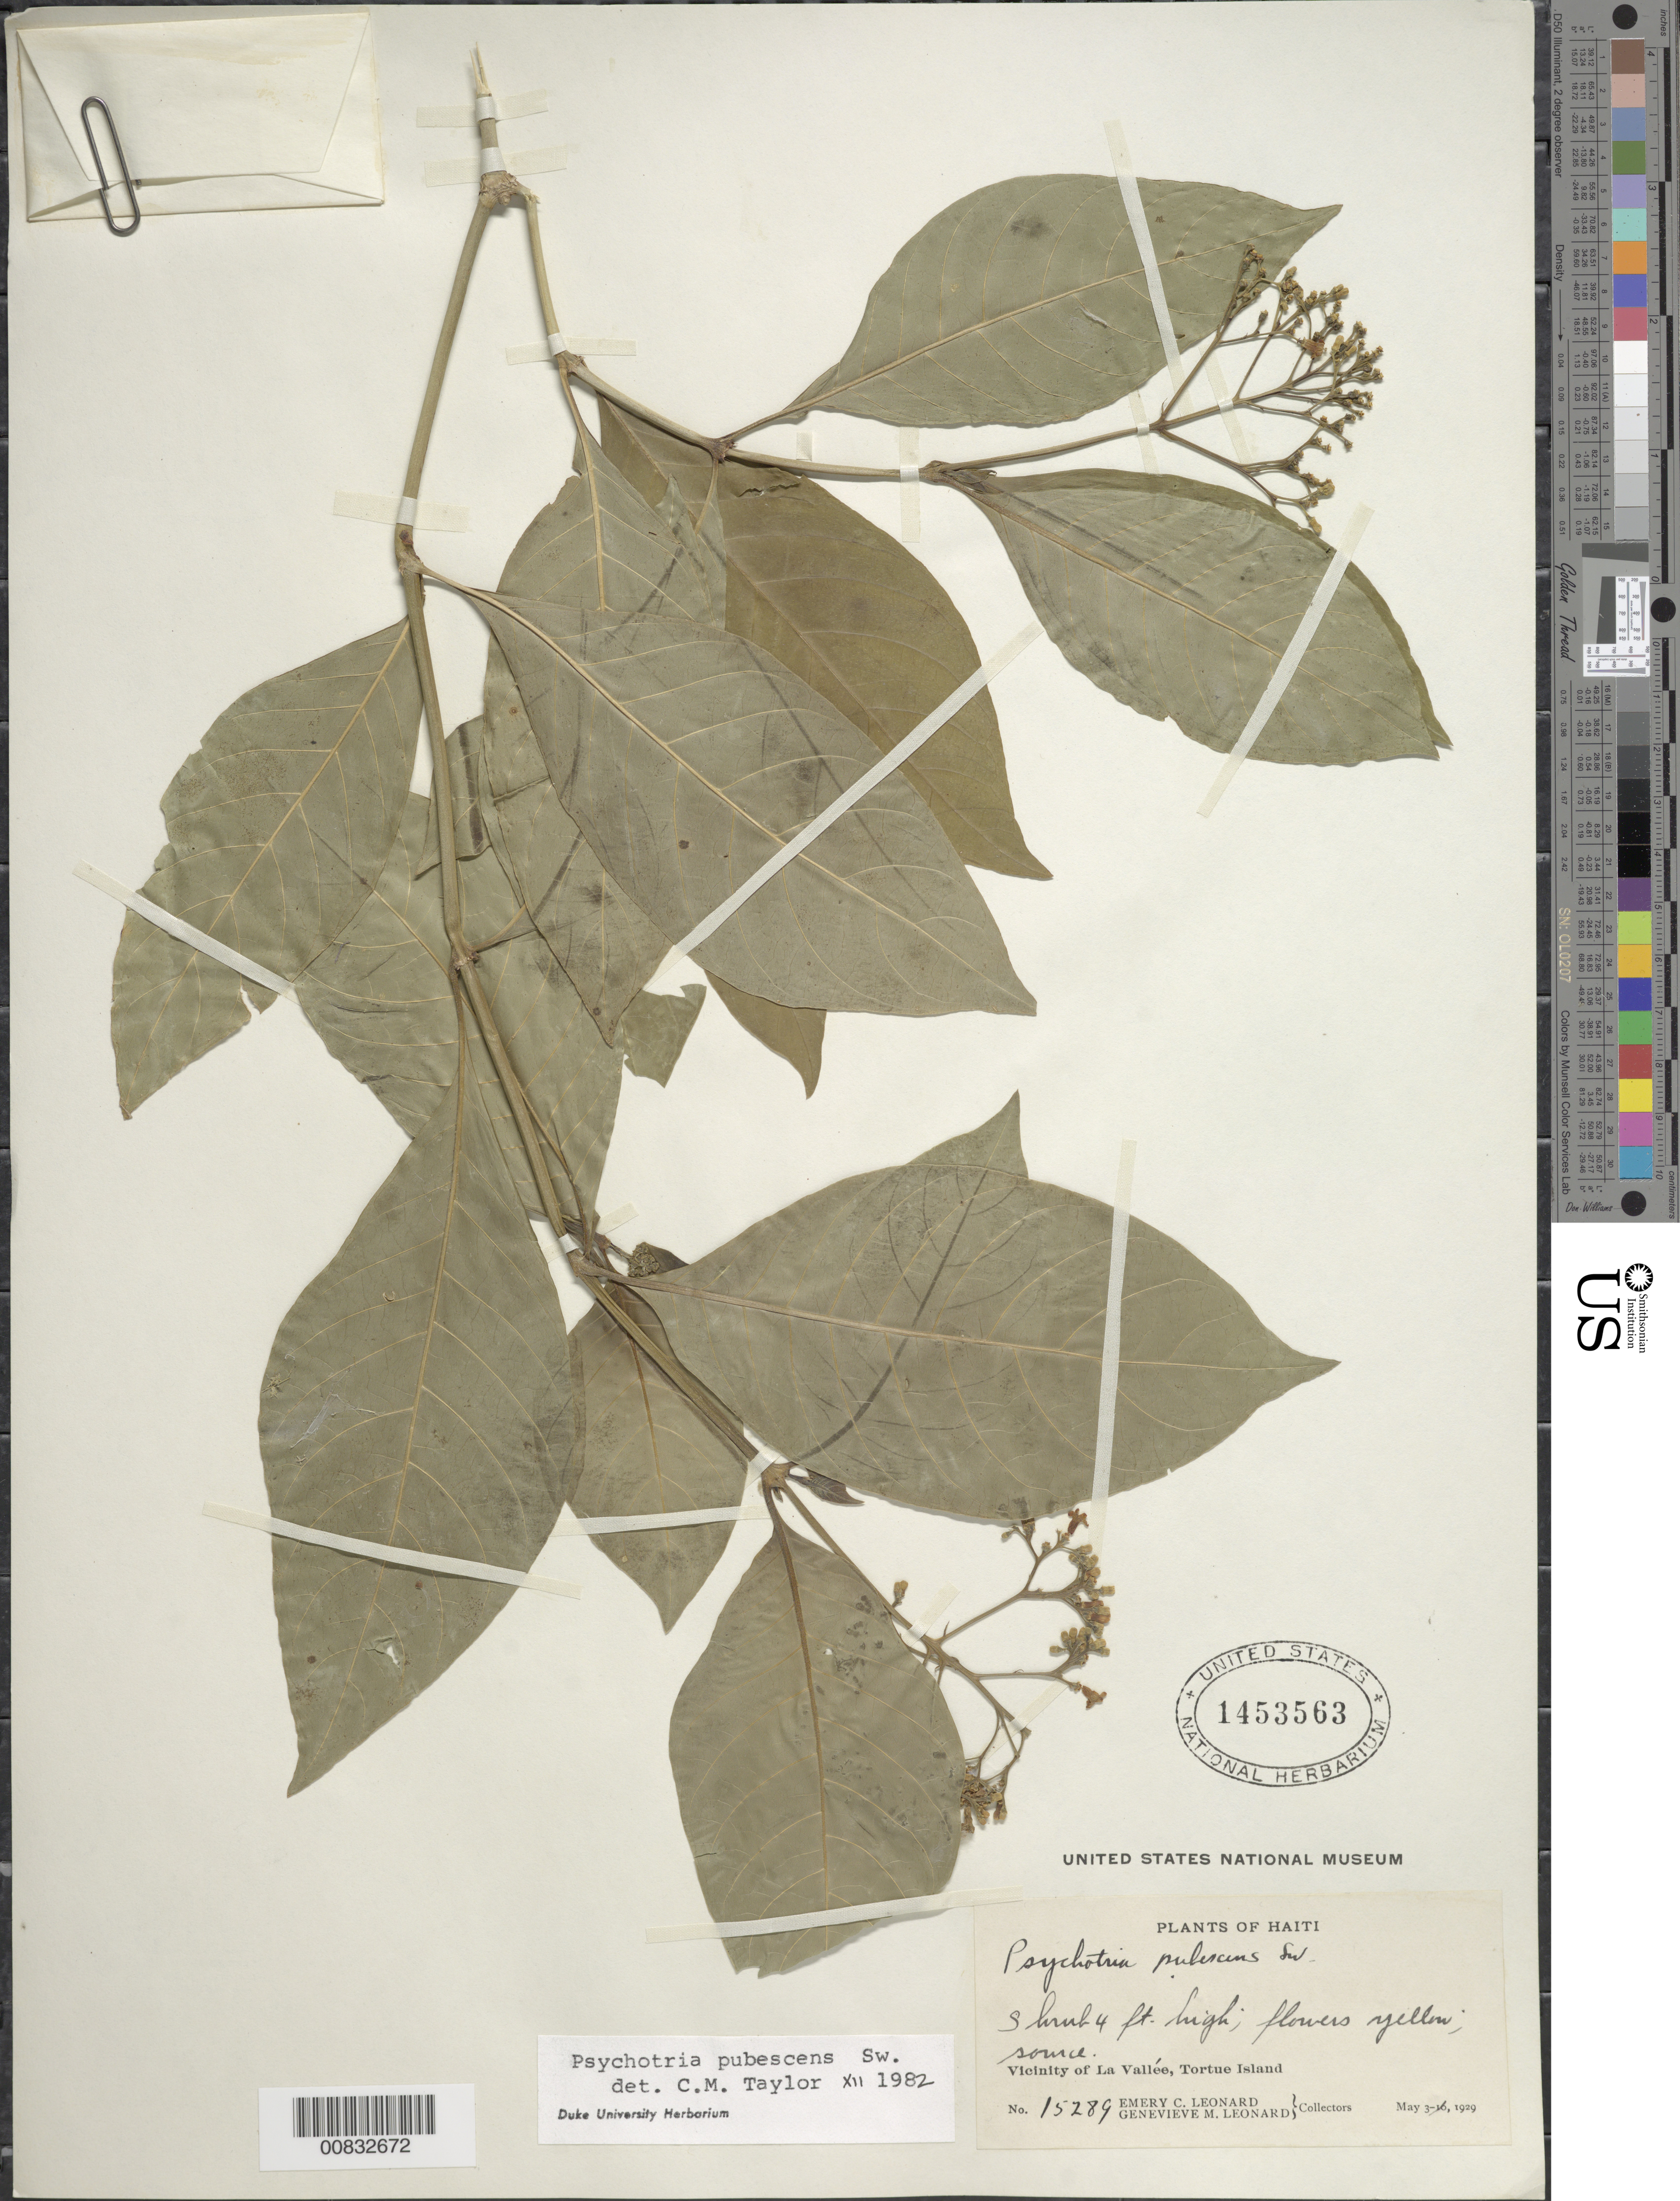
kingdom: Plantae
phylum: Tracheophyta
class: Magnoliopsida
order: Gentianales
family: Rubiaceae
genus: Psychotria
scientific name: Psychotria pubescens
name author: Sw.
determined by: Taylor, Charlotte M.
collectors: E. C. Leonard & G. M. Leonard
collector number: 15289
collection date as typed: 03 May 1929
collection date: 1929-05-03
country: Haiti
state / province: Nord-Ouest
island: Île de la Tortue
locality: Vicinity of La Vallée, source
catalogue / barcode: US 1453563